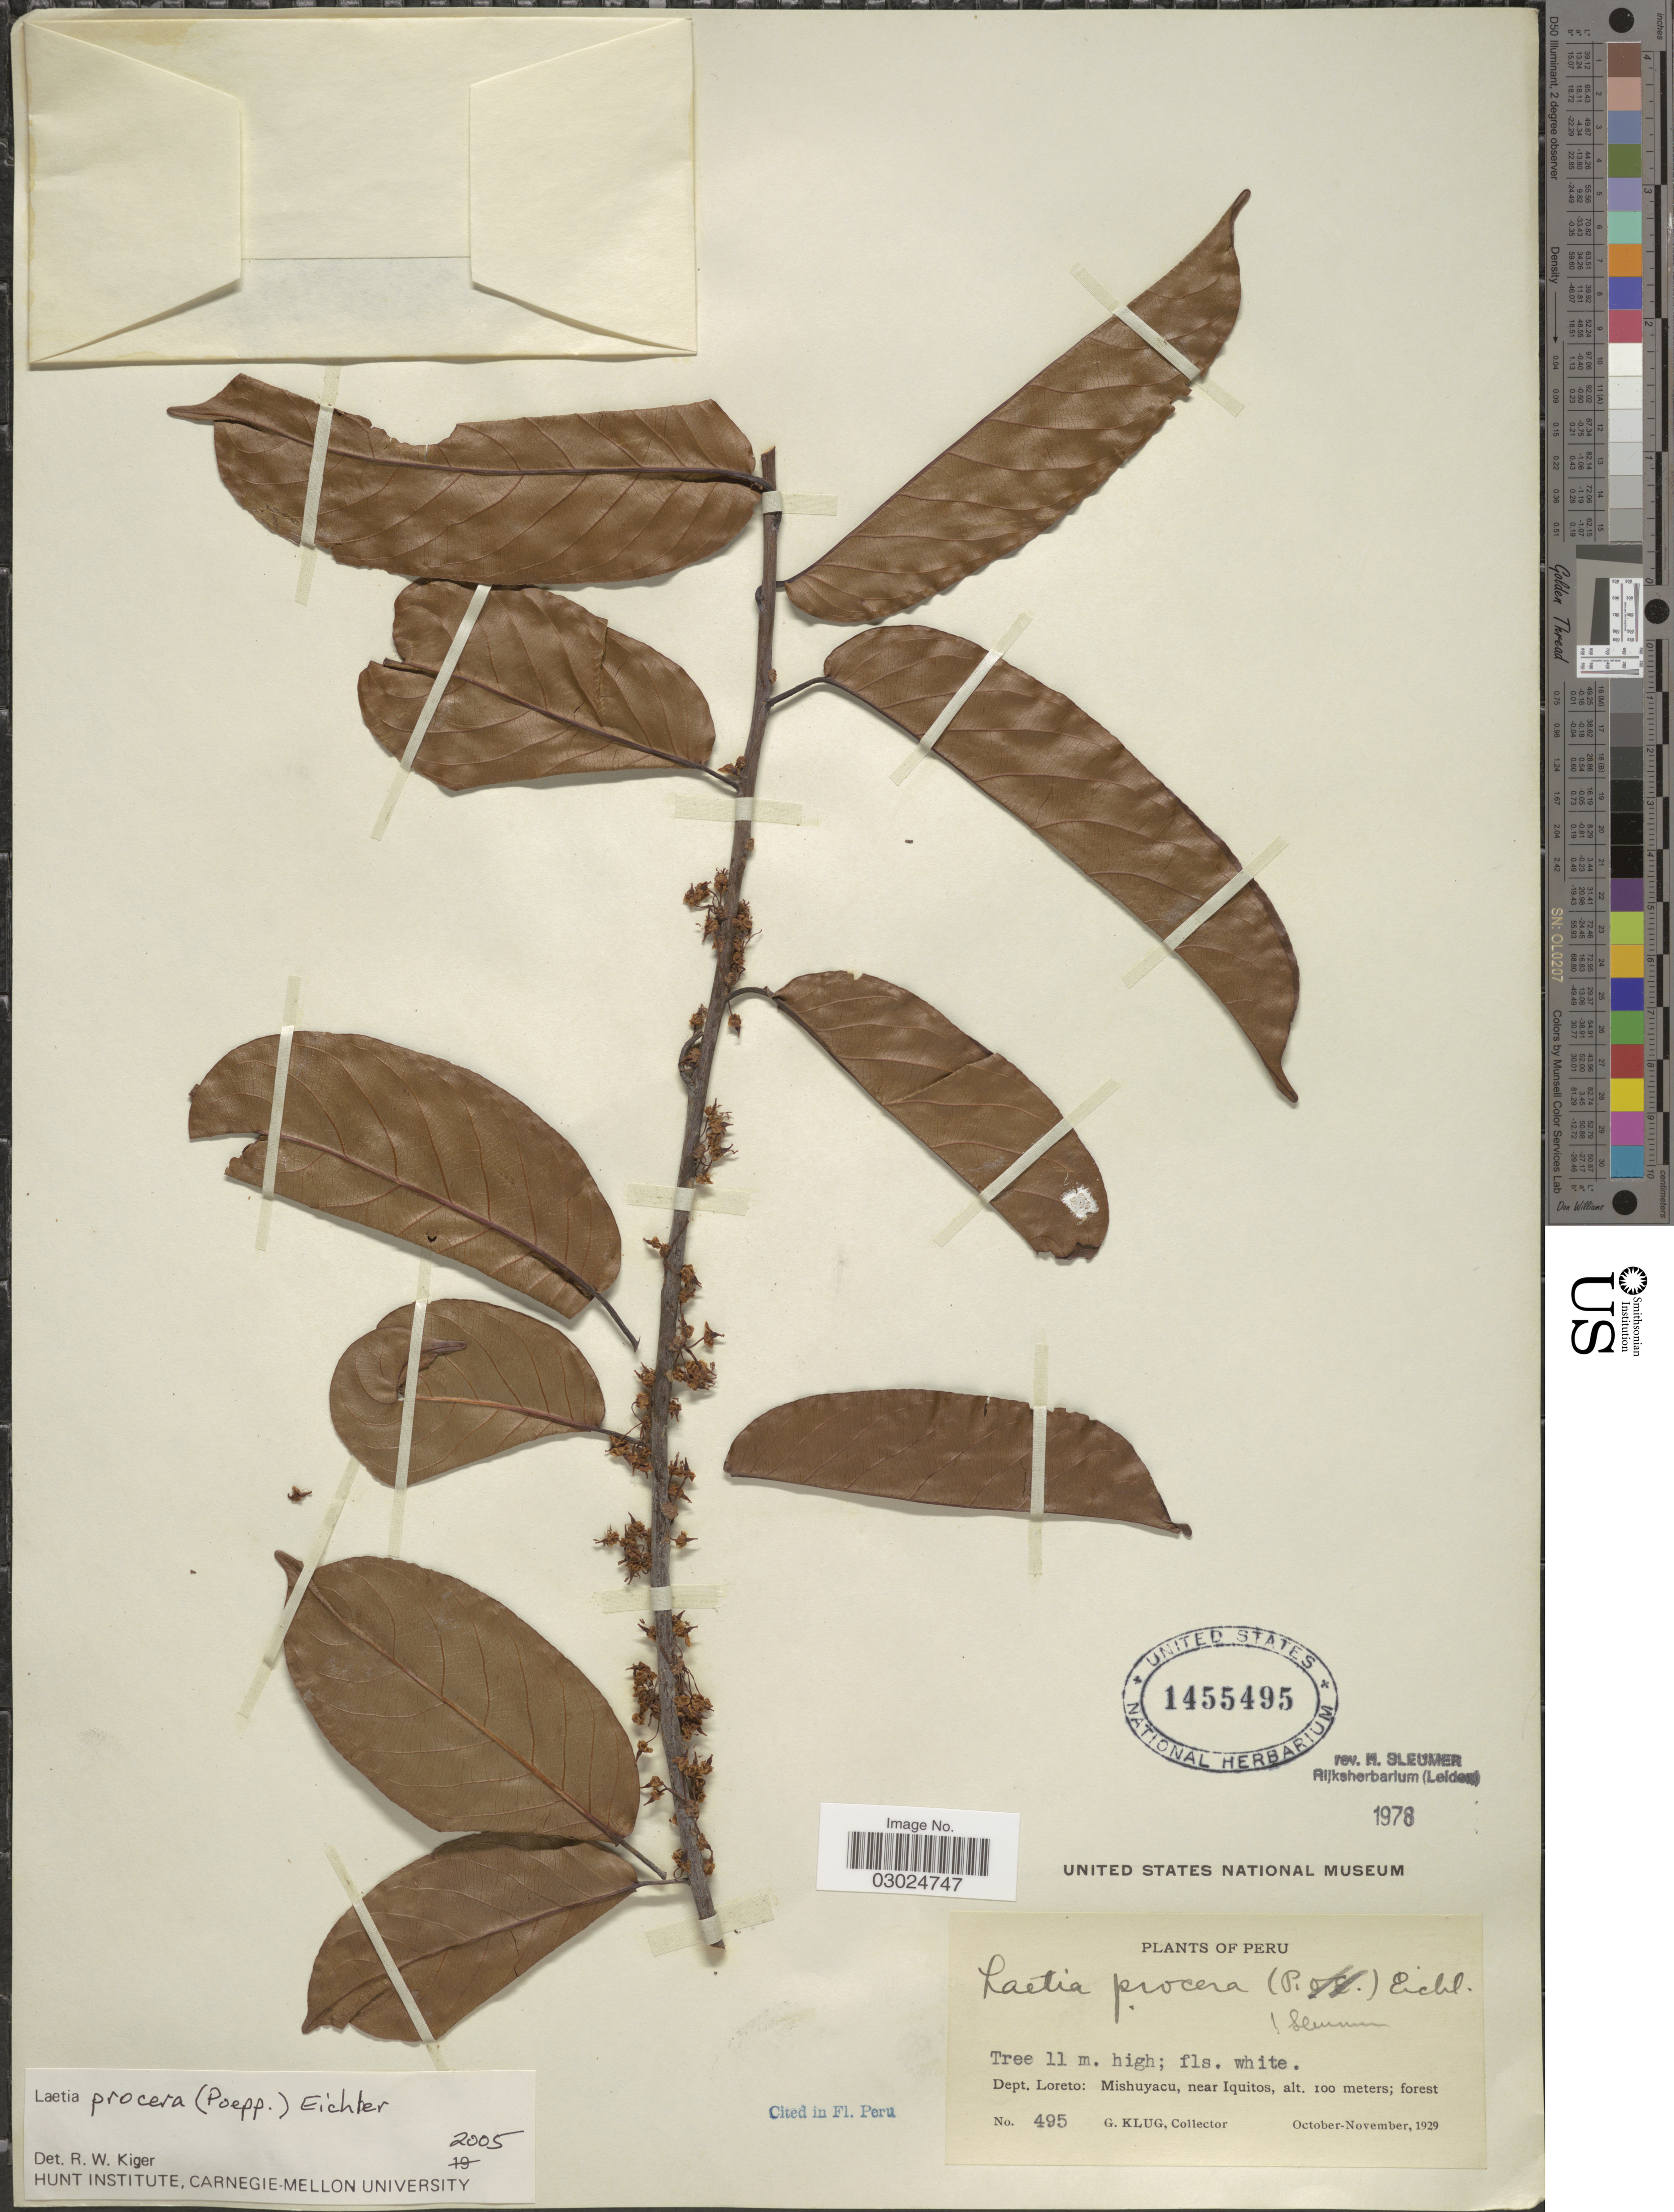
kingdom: Plantae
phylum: Tracheophyta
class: Magnoliopsida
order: Malpighiales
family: Salicaceae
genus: Laetia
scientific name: Laetia procera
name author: (Poepp.) Eichler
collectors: G. Klug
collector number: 495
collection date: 1929-10/1929-11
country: Peru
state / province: Loreto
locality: Dept. Loreto: Mishuyacu, near Iquitos.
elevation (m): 100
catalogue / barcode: US 1455495